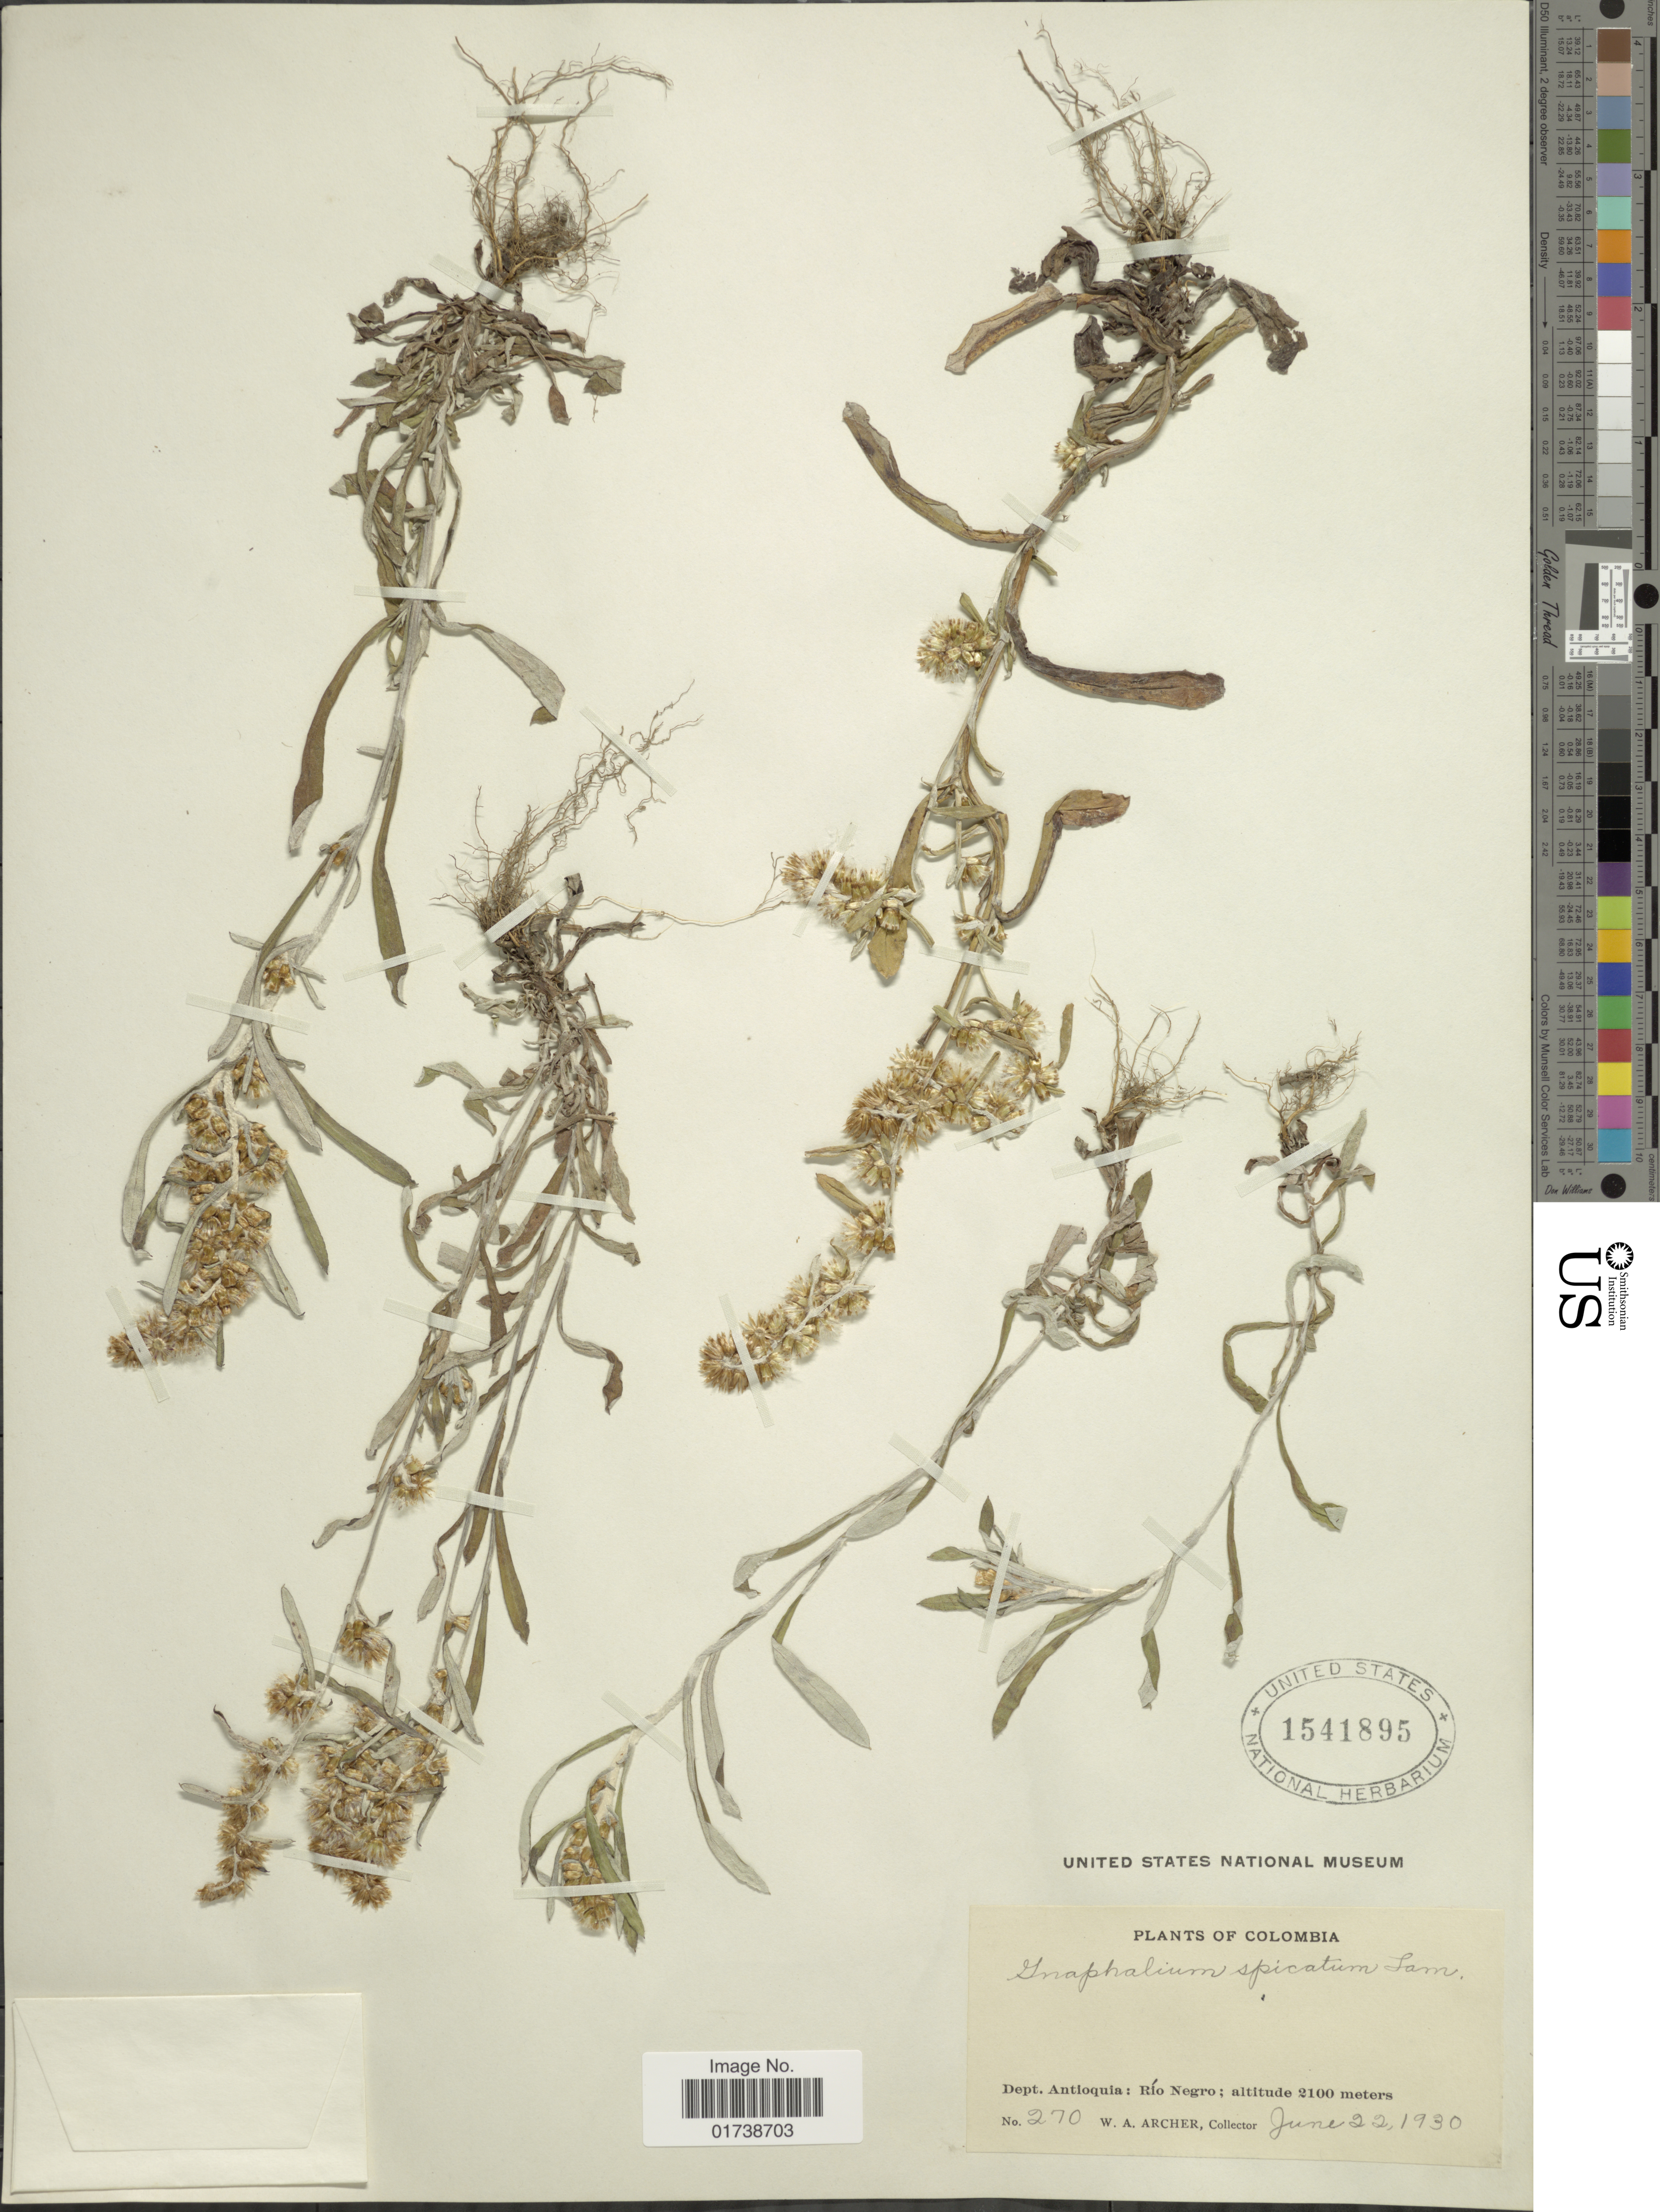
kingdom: Plantae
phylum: Tracheophyta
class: Magnoliopsida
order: Asterales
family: Asteraceae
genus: Gamochaeta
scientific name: Gamochaeta spicata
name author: (Lam.) Cabrera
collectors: W. A. Archer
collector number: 270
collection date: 1930-06-22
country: Colombia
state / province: Antioquia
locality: Rio Negro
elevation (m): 2100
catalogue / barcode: US 1541895